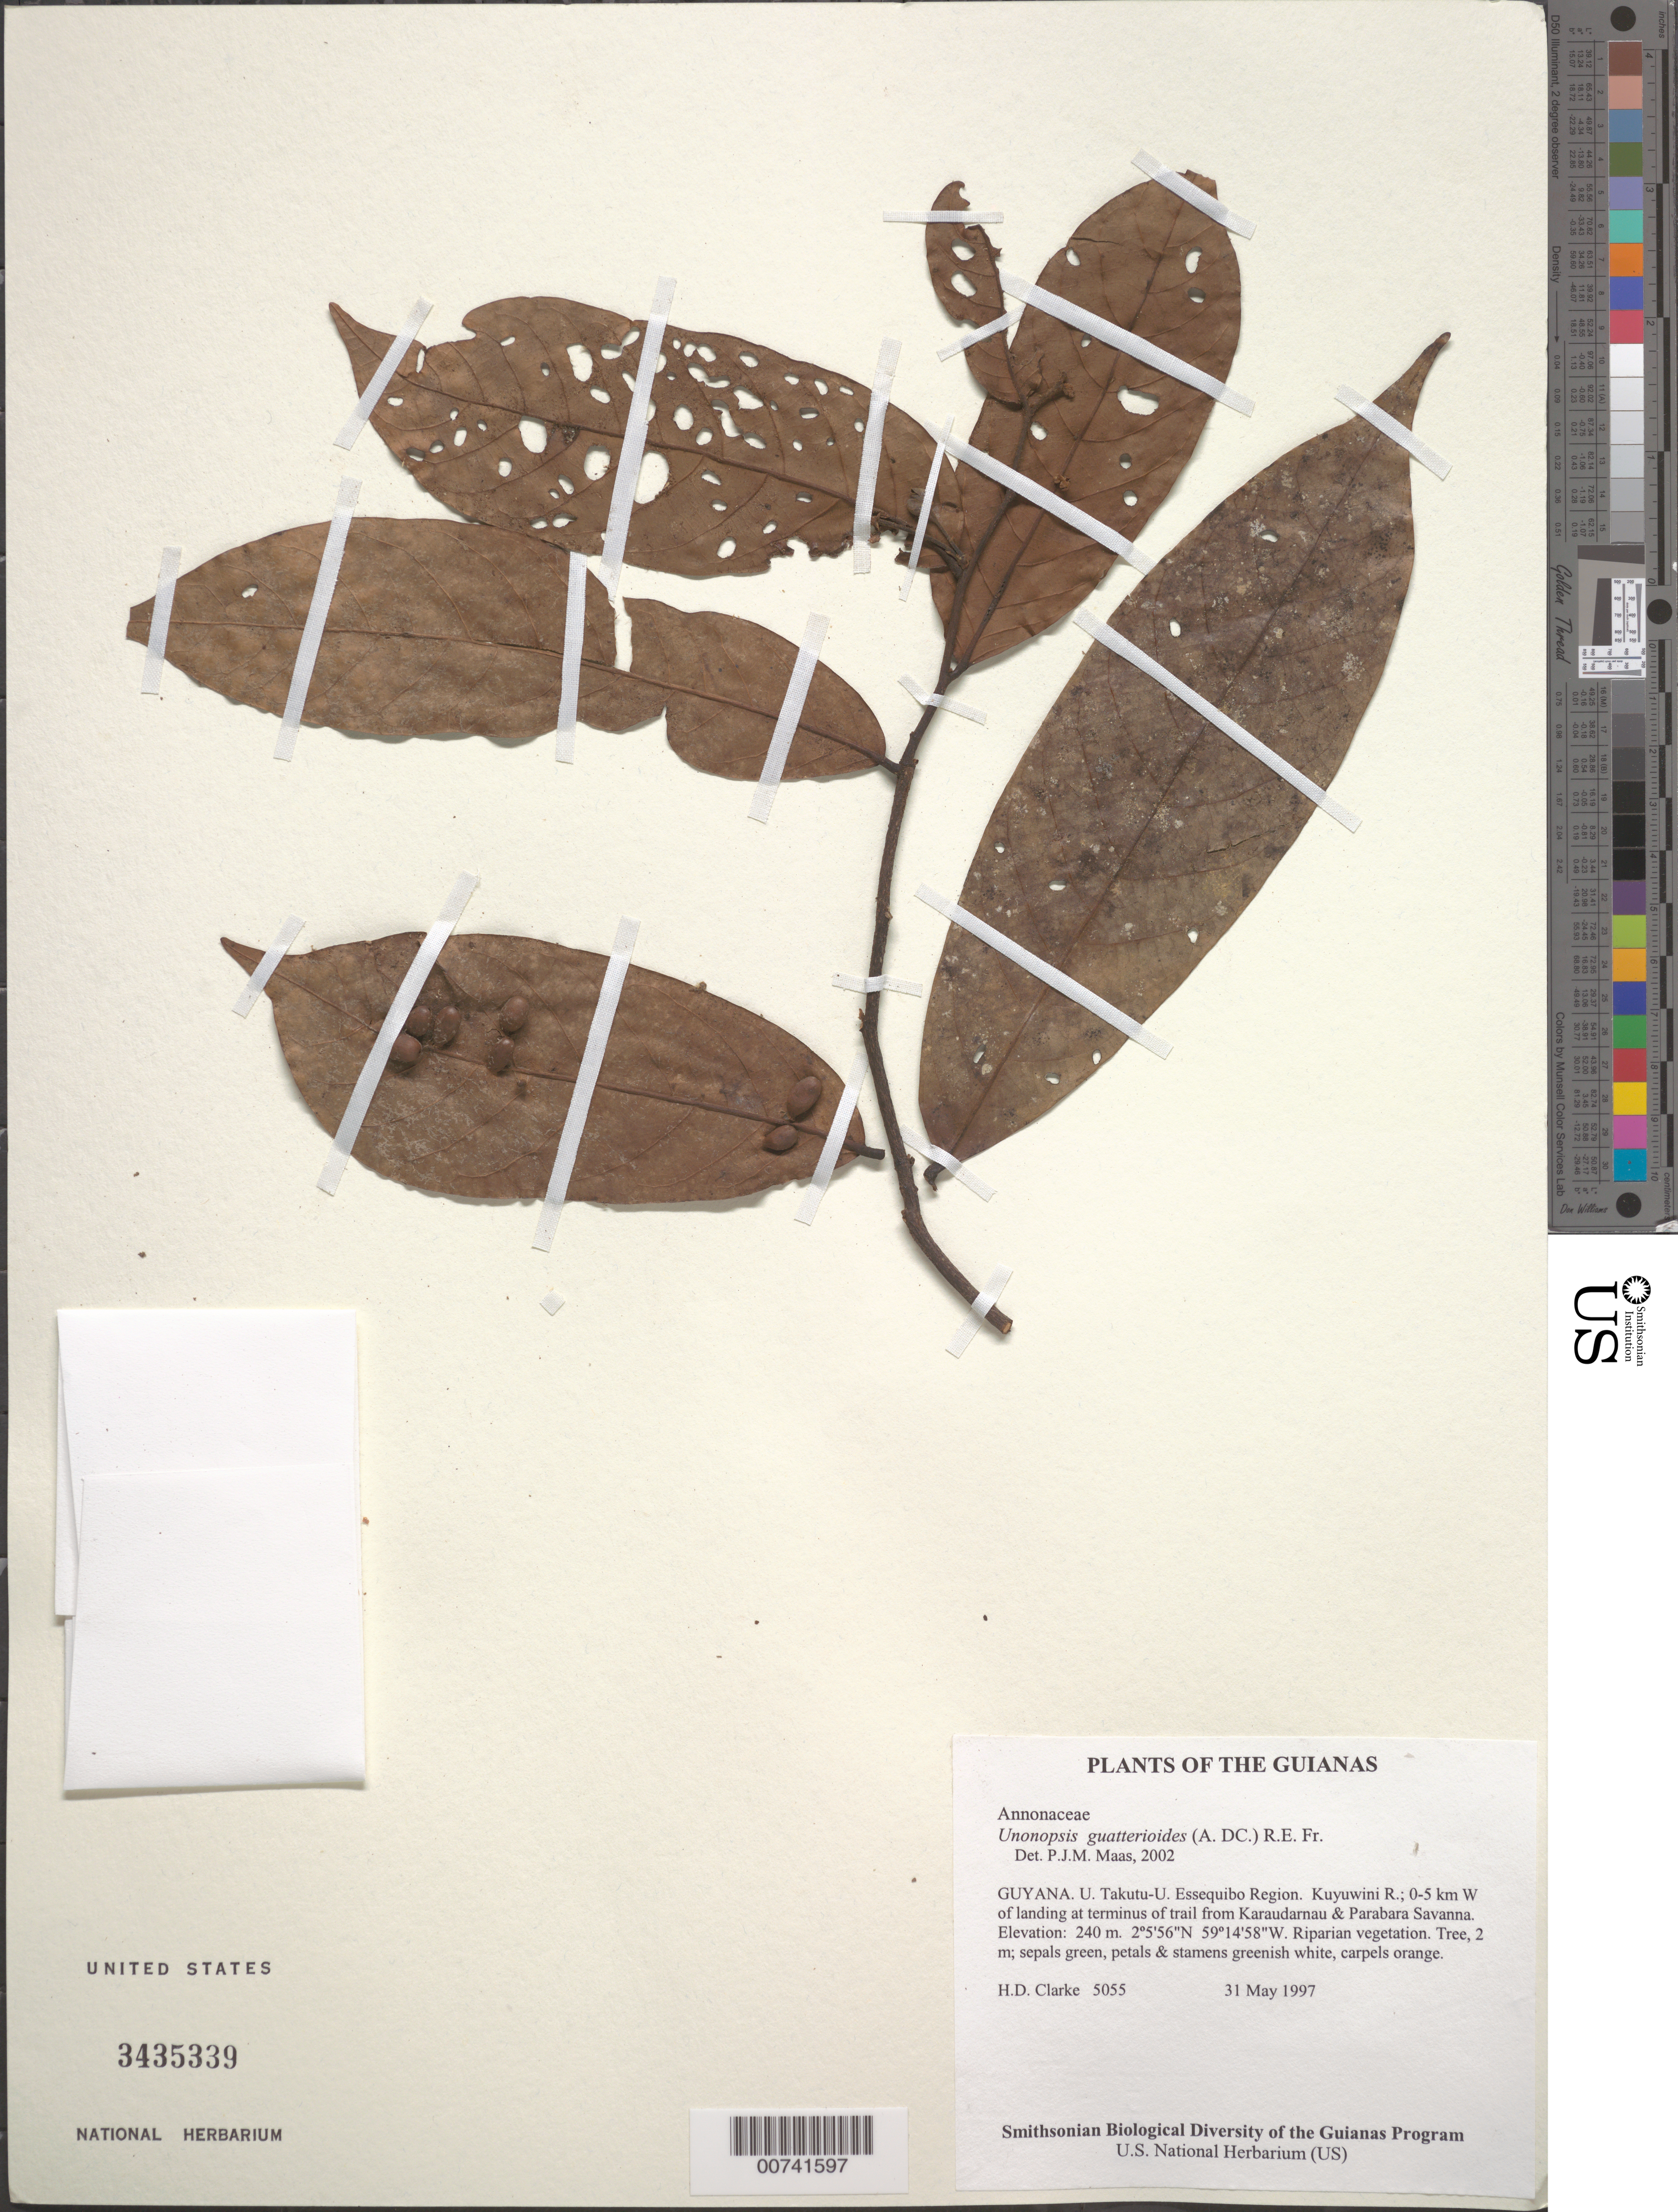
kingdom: Plantae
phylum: Tracheophyta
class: Magnoliopsida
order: Magnoliales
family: Annonaceae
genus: Unonopsis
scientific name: Unonopsis guatterioides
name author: (A. DC.) R.E. Fr.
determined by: Maas, Paul J. M.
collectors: H. D. Clarke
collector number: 5055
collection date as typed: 31 May 1997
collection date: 1997-05-31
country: Guyana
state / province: U. Takutu-U. Essequibo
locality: Kuyuwini R.; 0-5 km W of landing at terminus of trail from Karaudarnau & Parabara Savanna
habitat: Riparian vegetation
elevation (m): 240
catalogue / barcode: US 3435339